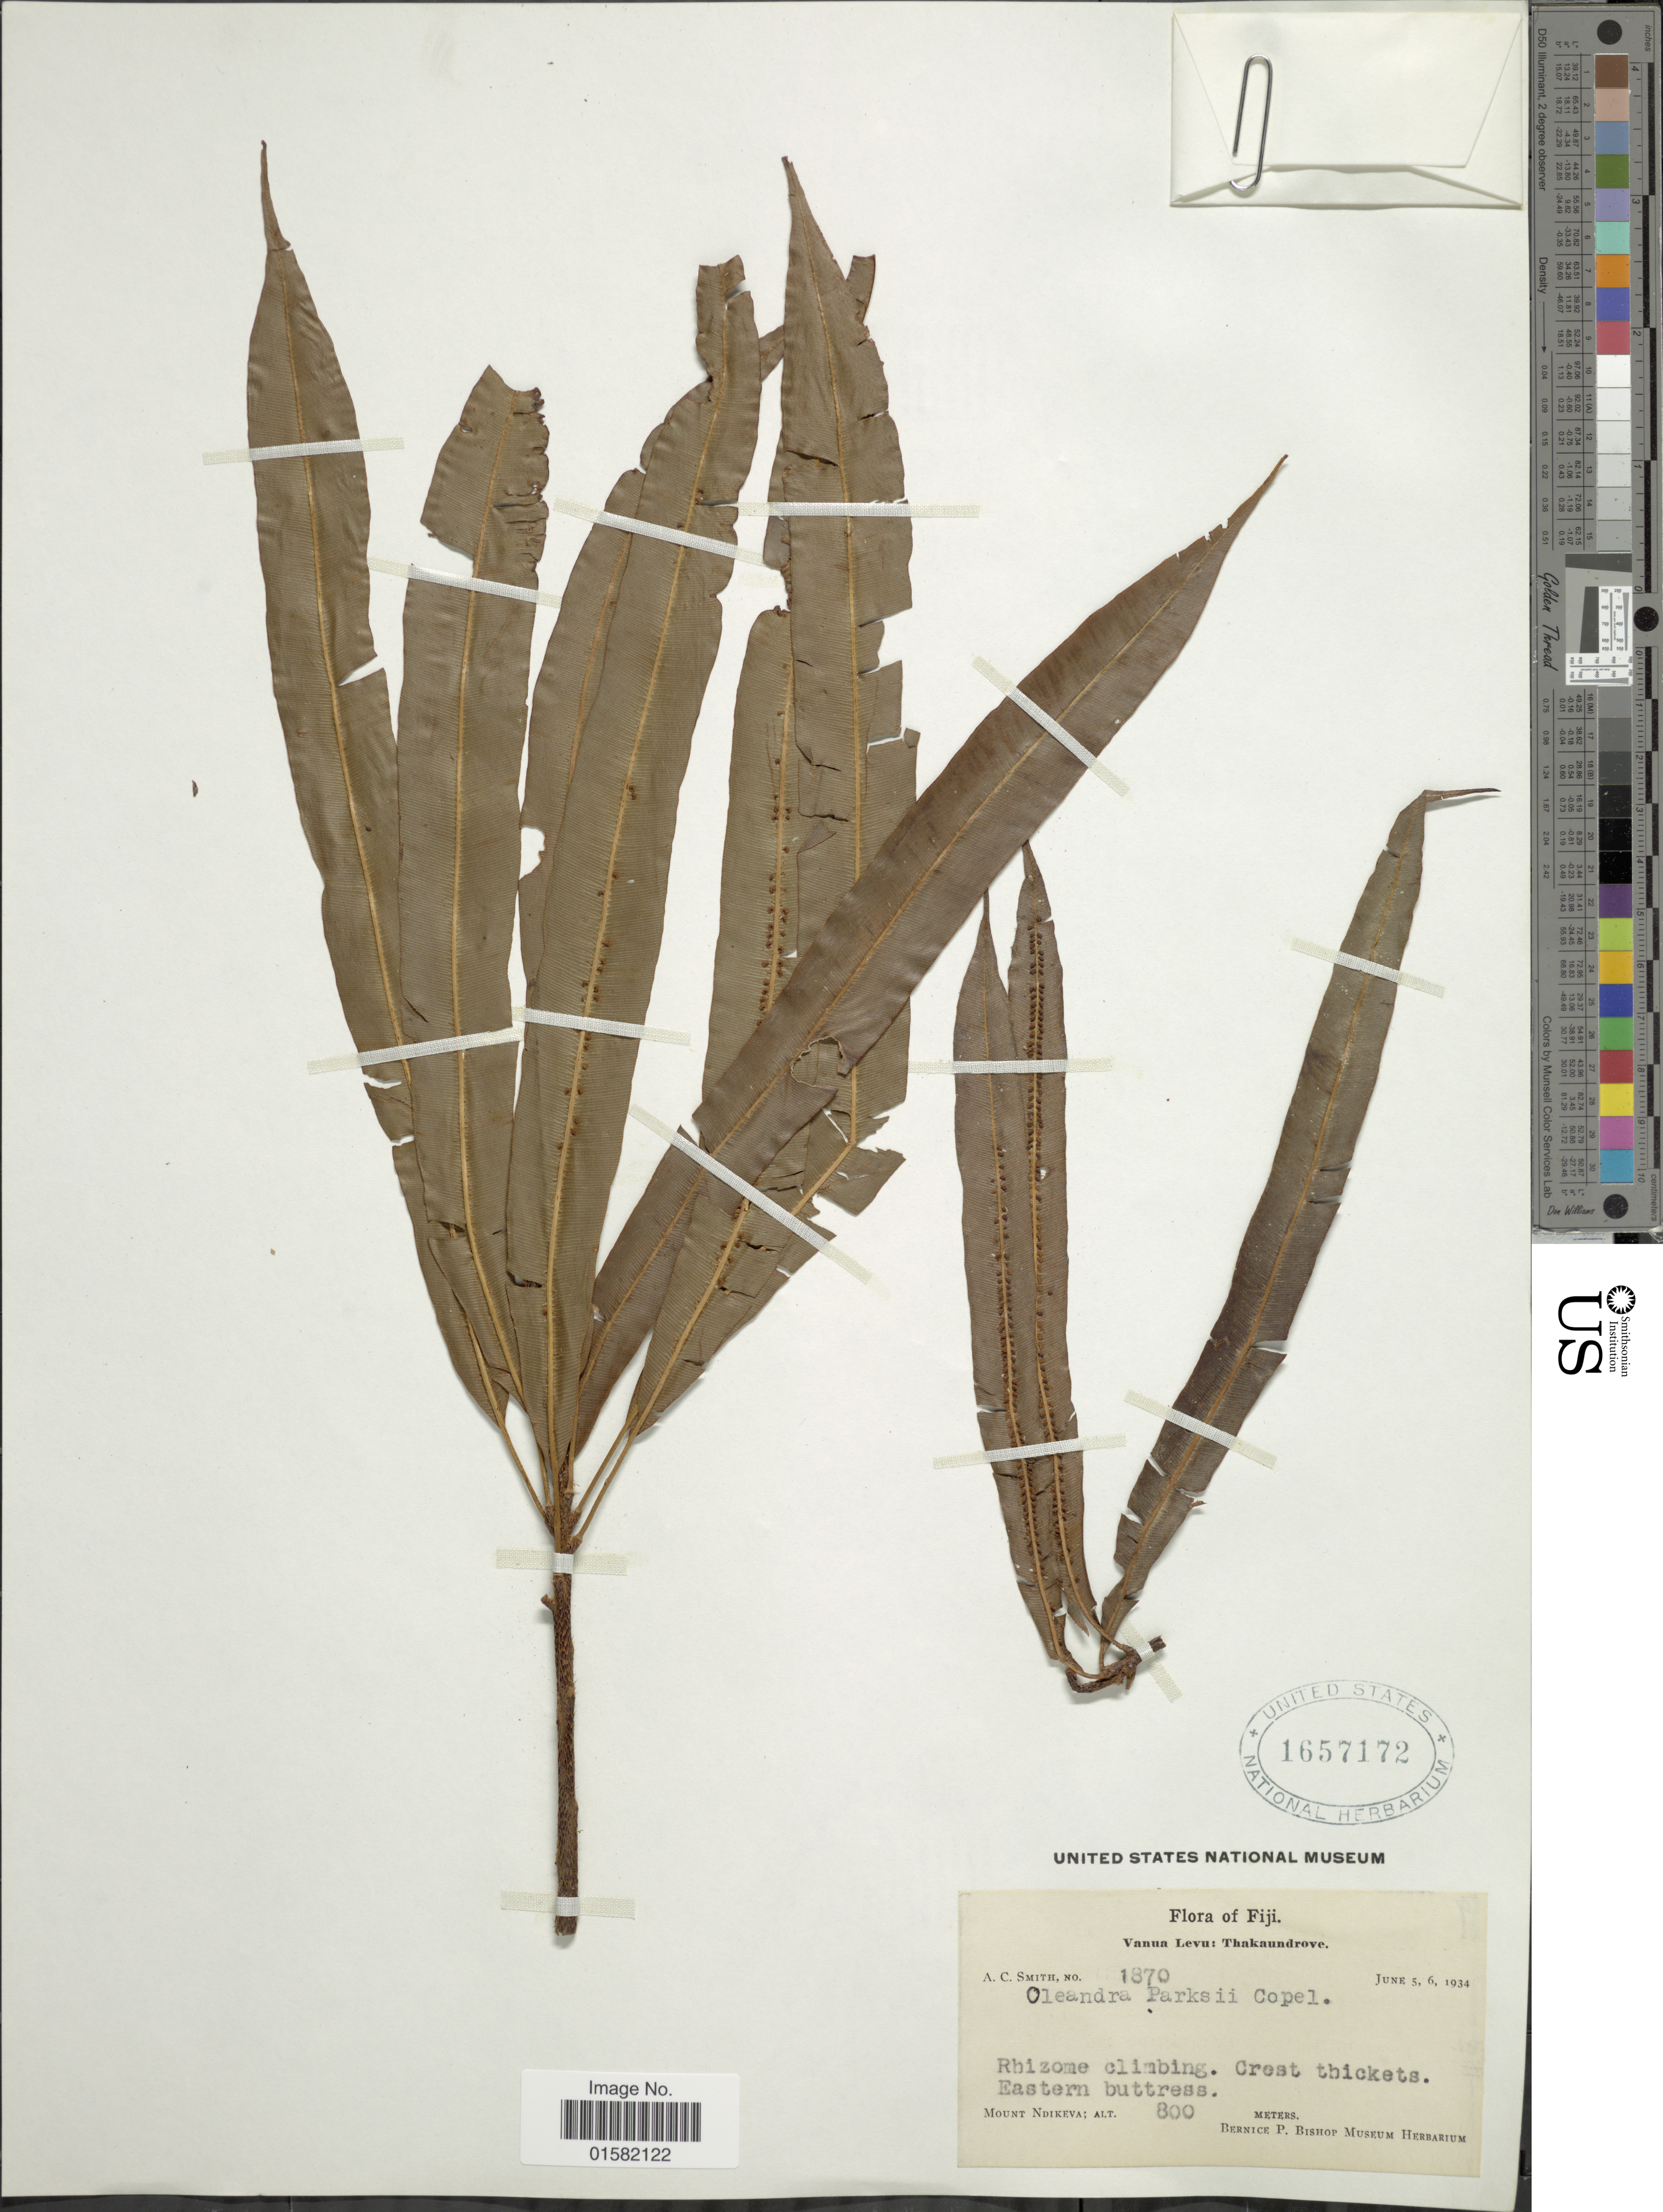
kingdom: Plantae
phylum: Tracheophyta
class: Polypodiopsida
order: Polypodiales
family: Oleandraceae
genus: Oleandra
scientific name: Oleandra parksii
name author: Copel.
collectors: A. C. Smith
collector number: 1870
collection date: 1934-06-05/1934-09-06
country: Fiji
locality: Fiji, Vanua Levu: Thakaundrove, Eastern buttressm Mount Ndikeva.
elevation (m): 800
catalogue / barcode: US 1657172